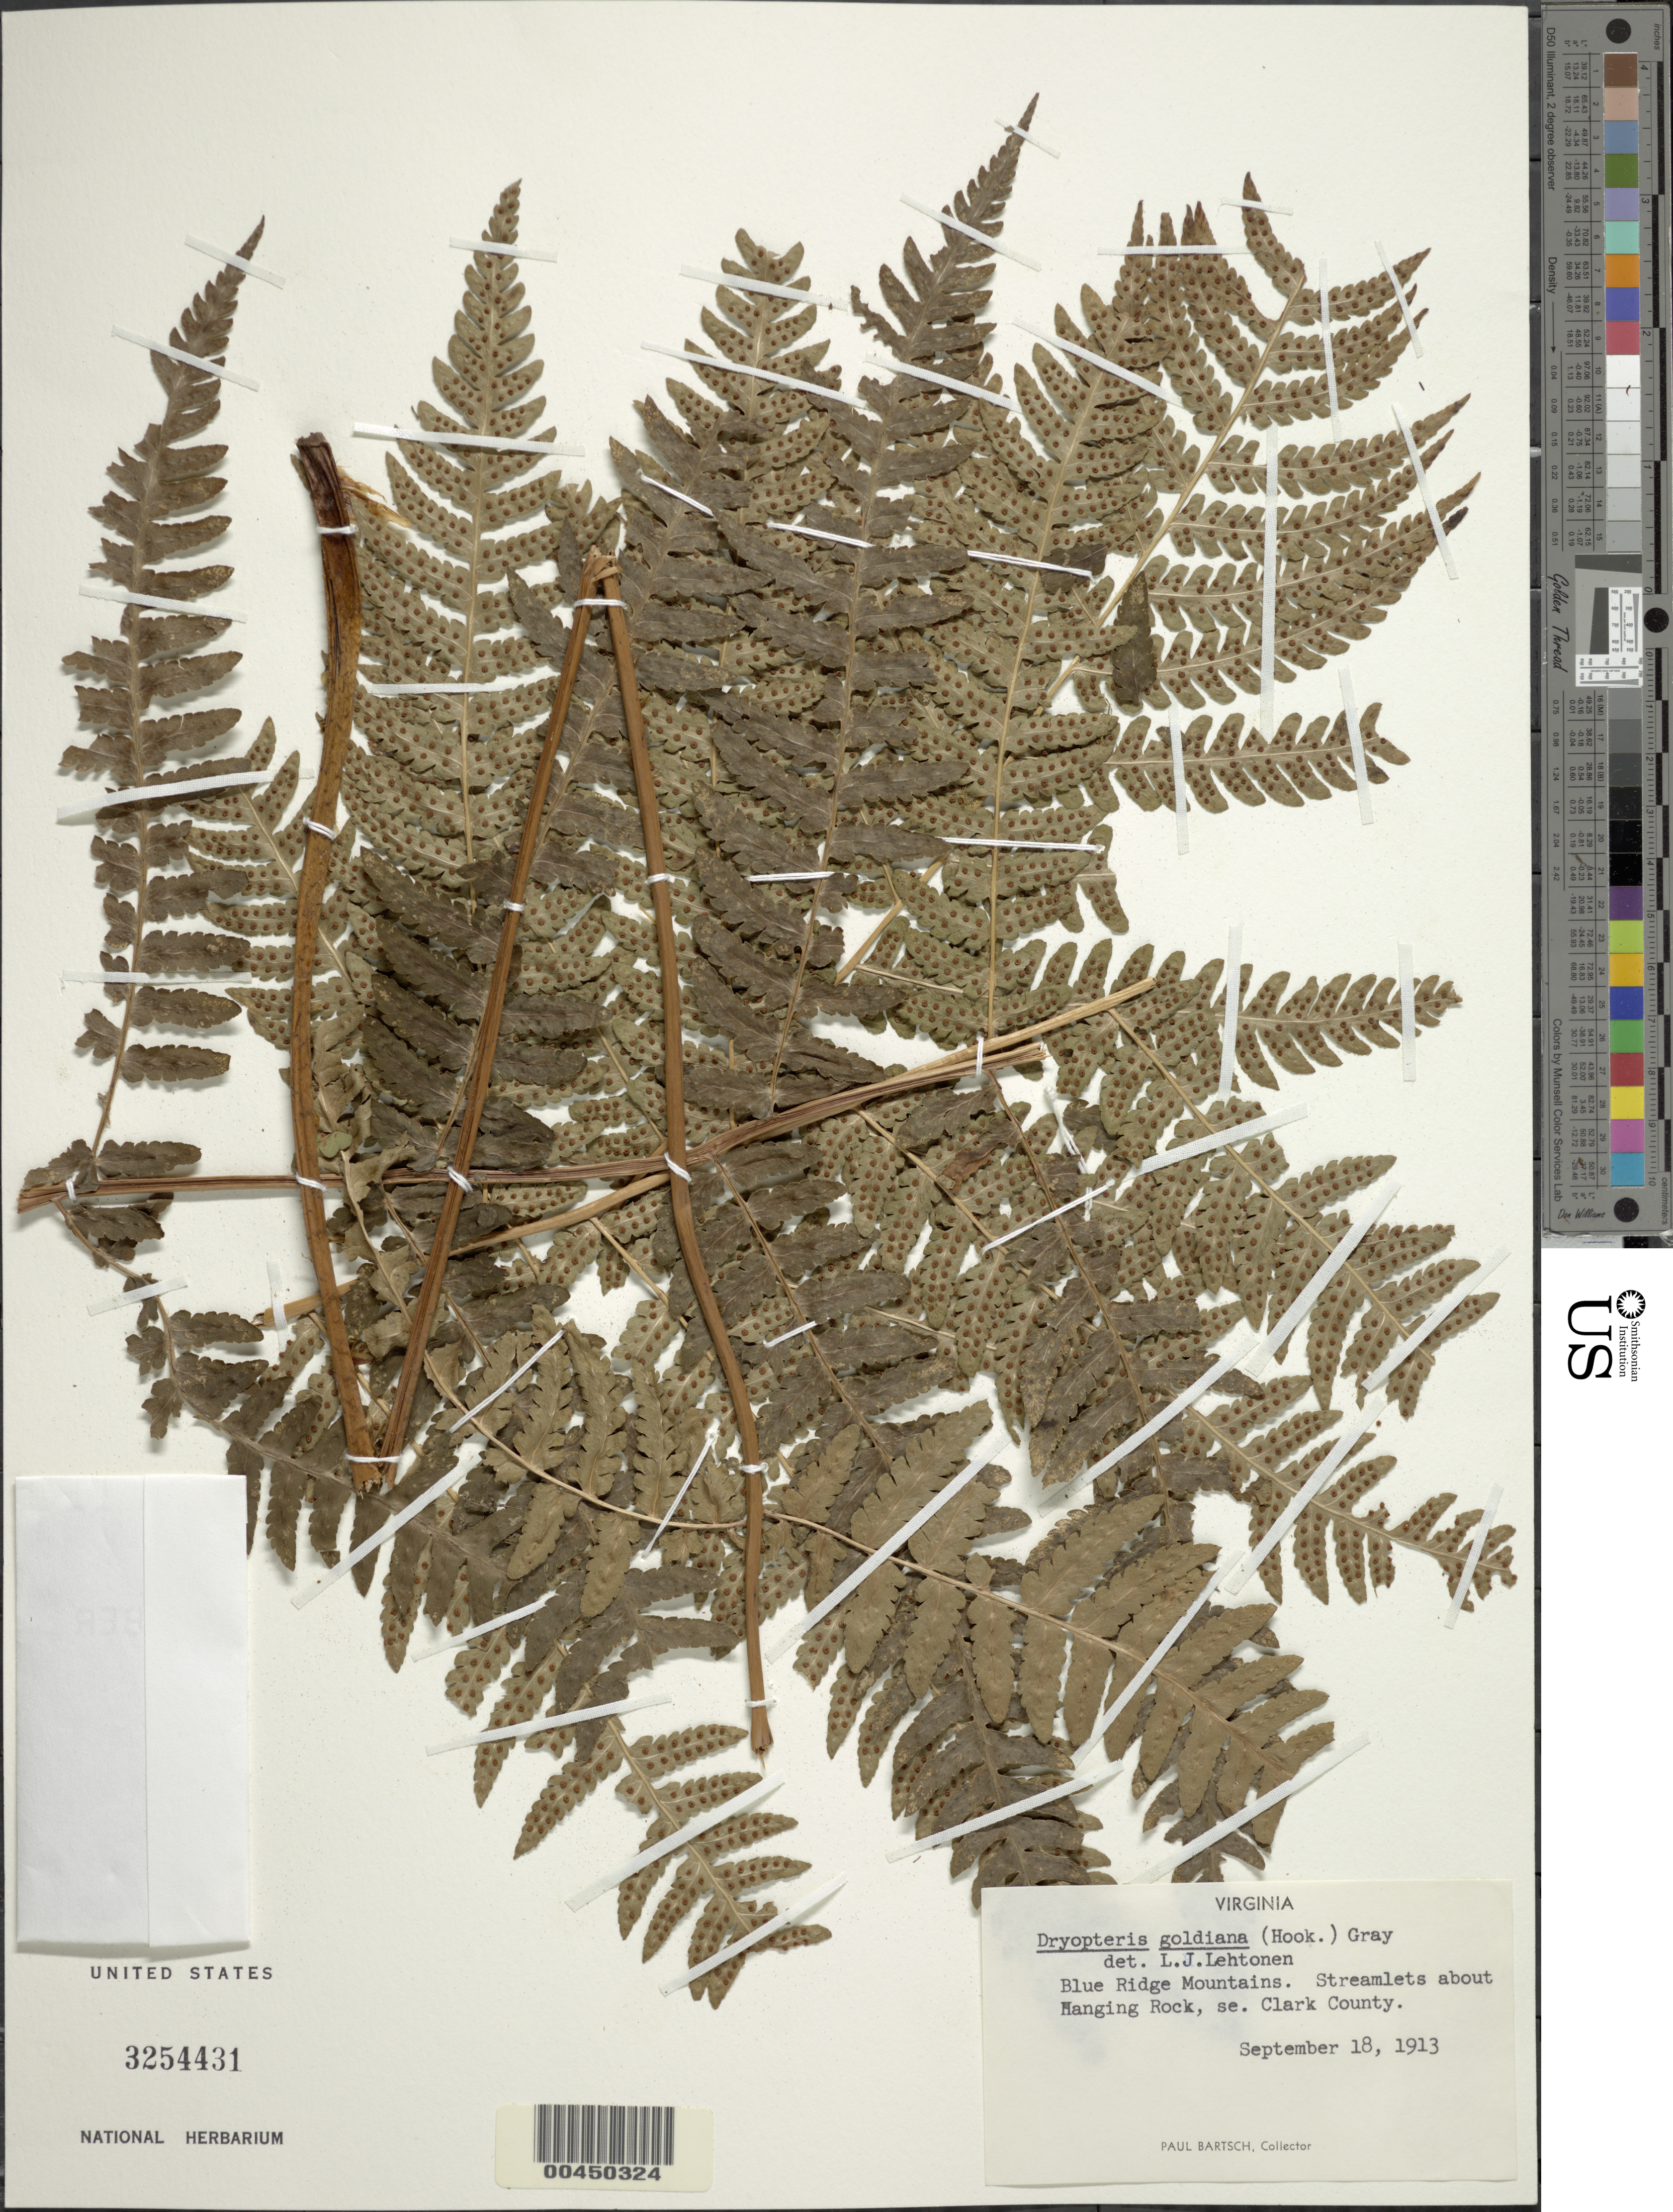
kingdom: Plantae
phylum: Tracheophyta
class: Polypodiopsida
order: Polypodiales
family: Dryopteridaceae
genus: Dryopteris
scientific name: Dryopteris goldiana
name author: (Hook. ex Goldie) A. Gray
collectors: P. Bartsch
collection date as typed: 18 Sep 1913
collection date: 1913-09-18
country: United States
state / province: Virginia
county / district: Clarke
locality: Blue ridge, hanging rock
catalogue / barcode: US 3254431